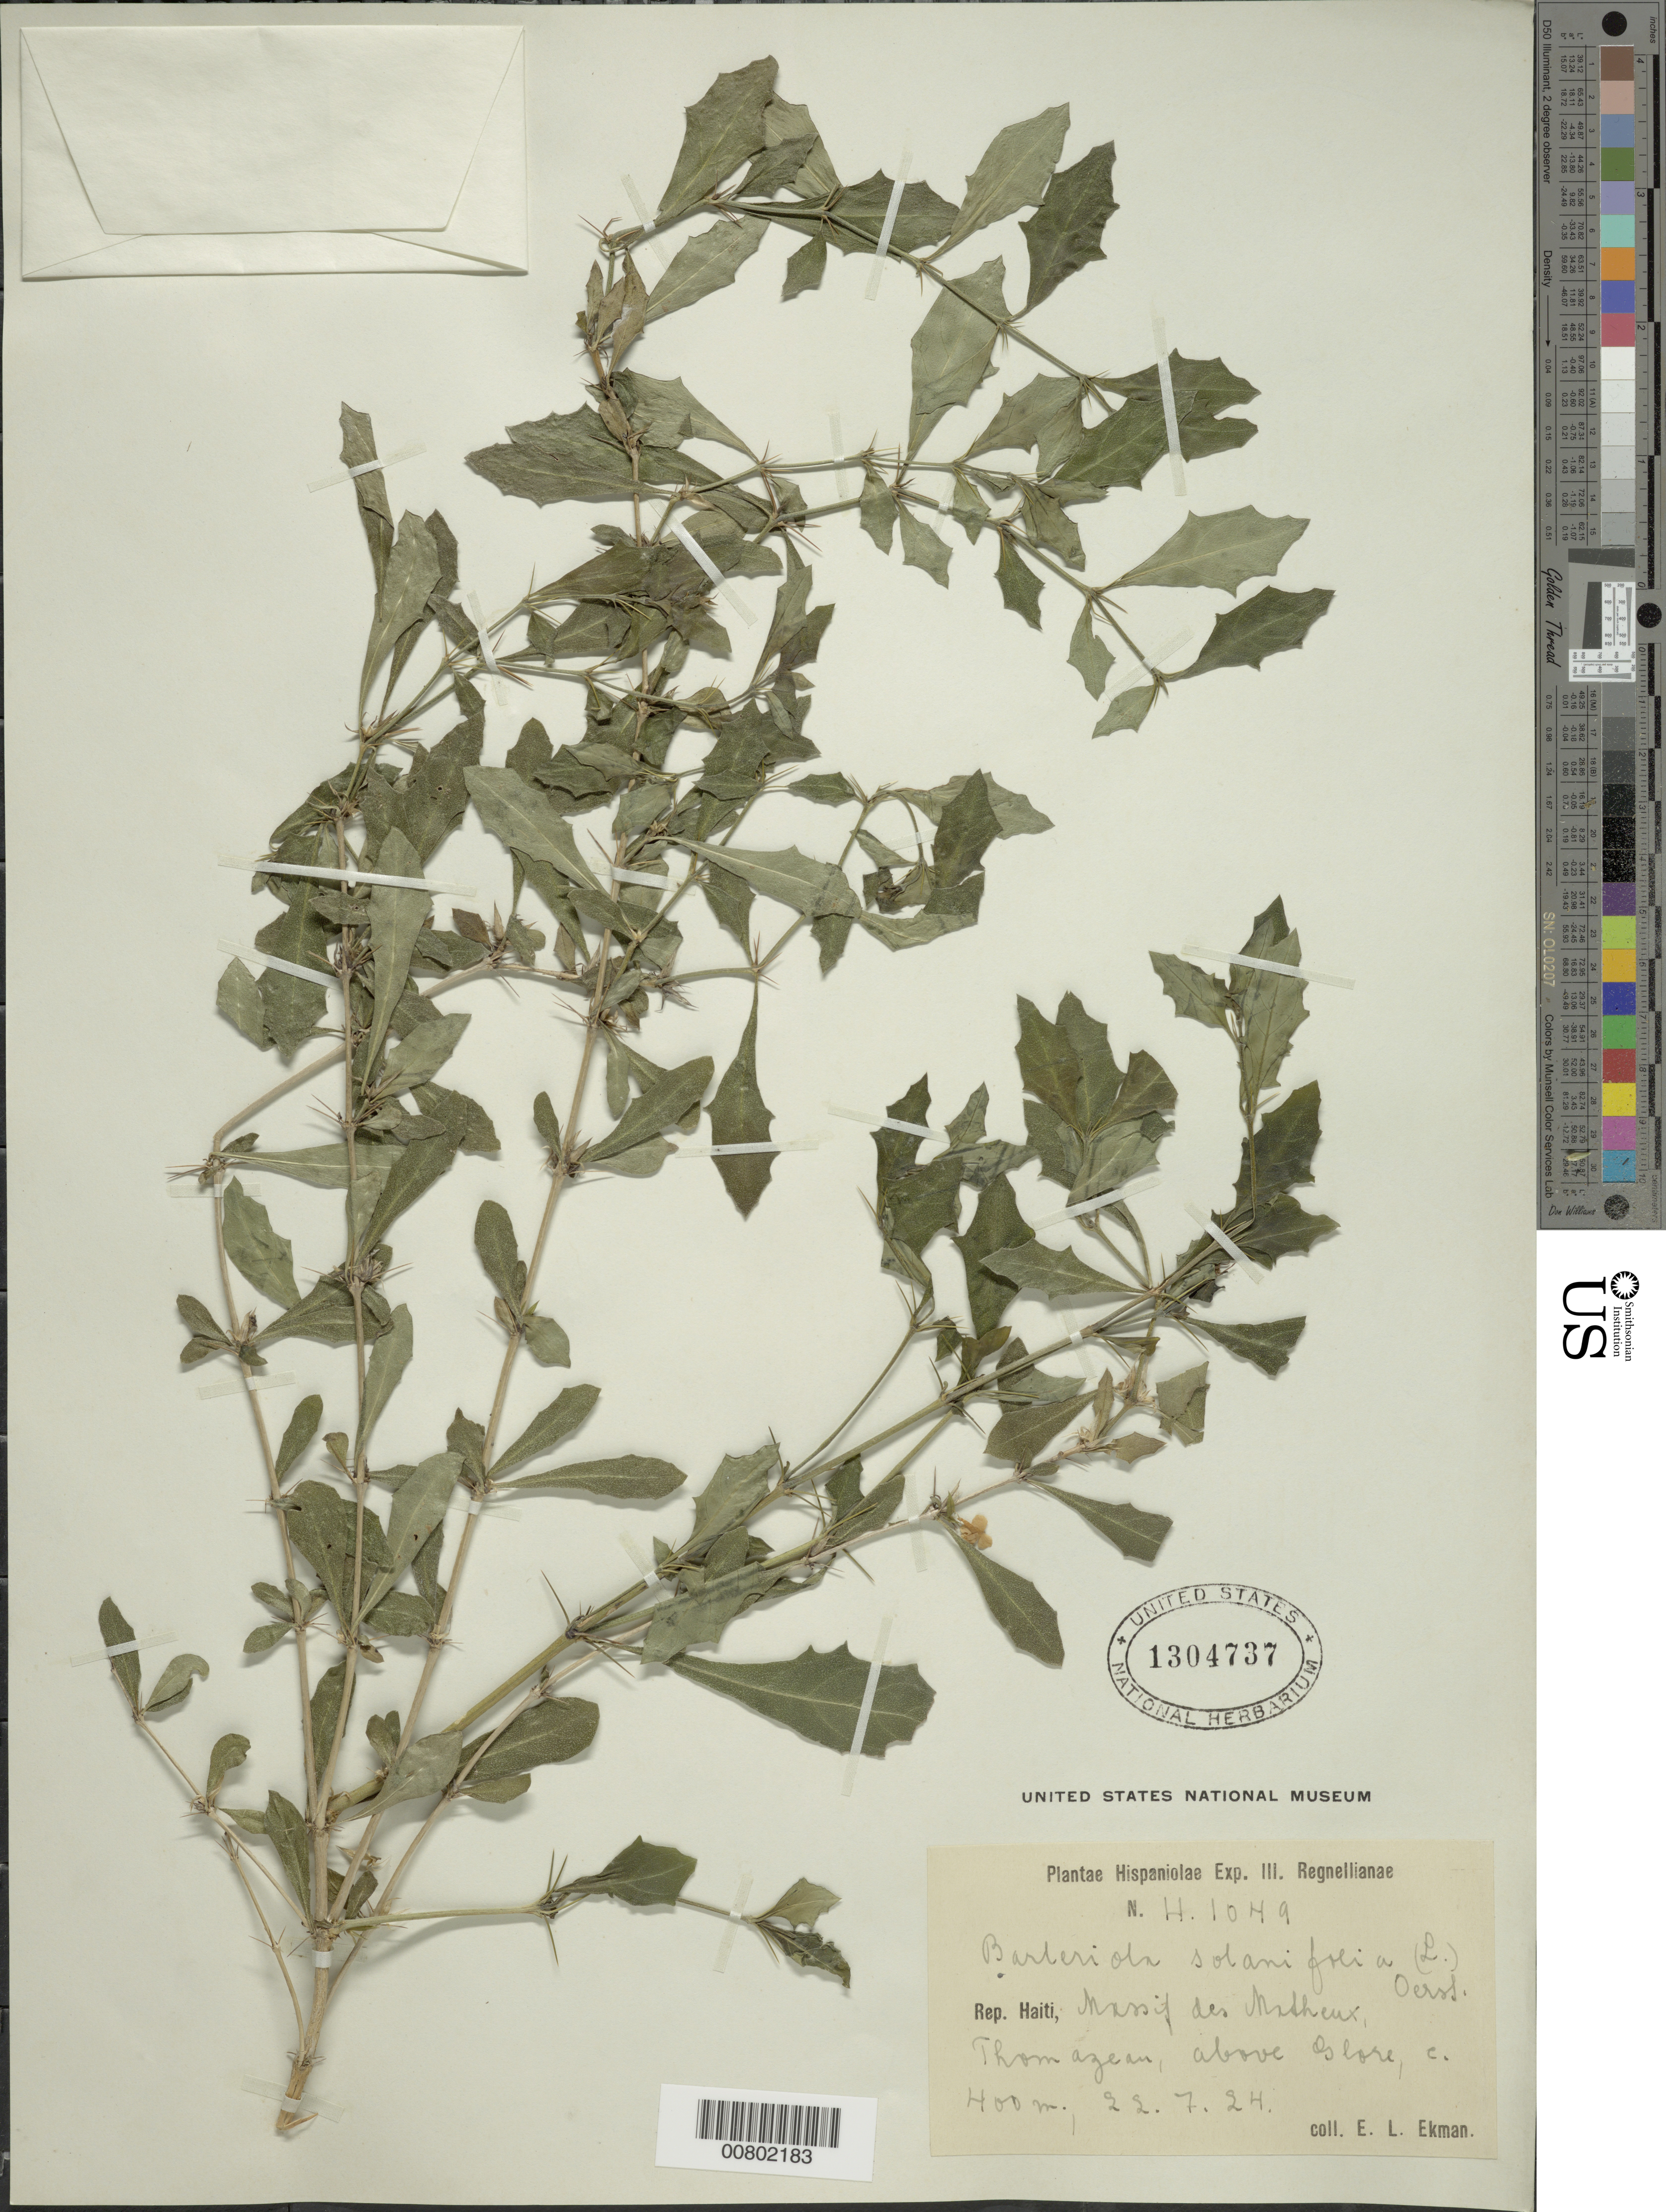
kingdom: Plantae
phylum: Tracheophyta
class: Magnoliopsida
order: Lamiales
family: Acanthaceae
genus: Barleriola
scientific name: Barleriola solanifolia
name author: (L.) Oerst. ex Lindau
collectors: E. L. Ekman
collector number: H 1049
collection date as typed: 22 Jul 1924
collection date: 1924-07-22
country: Haiti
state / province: Ouest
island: Hispaniola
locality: Massif des Matheux, Thomazeau, above Glore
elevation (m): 400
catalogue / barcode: US 1304737